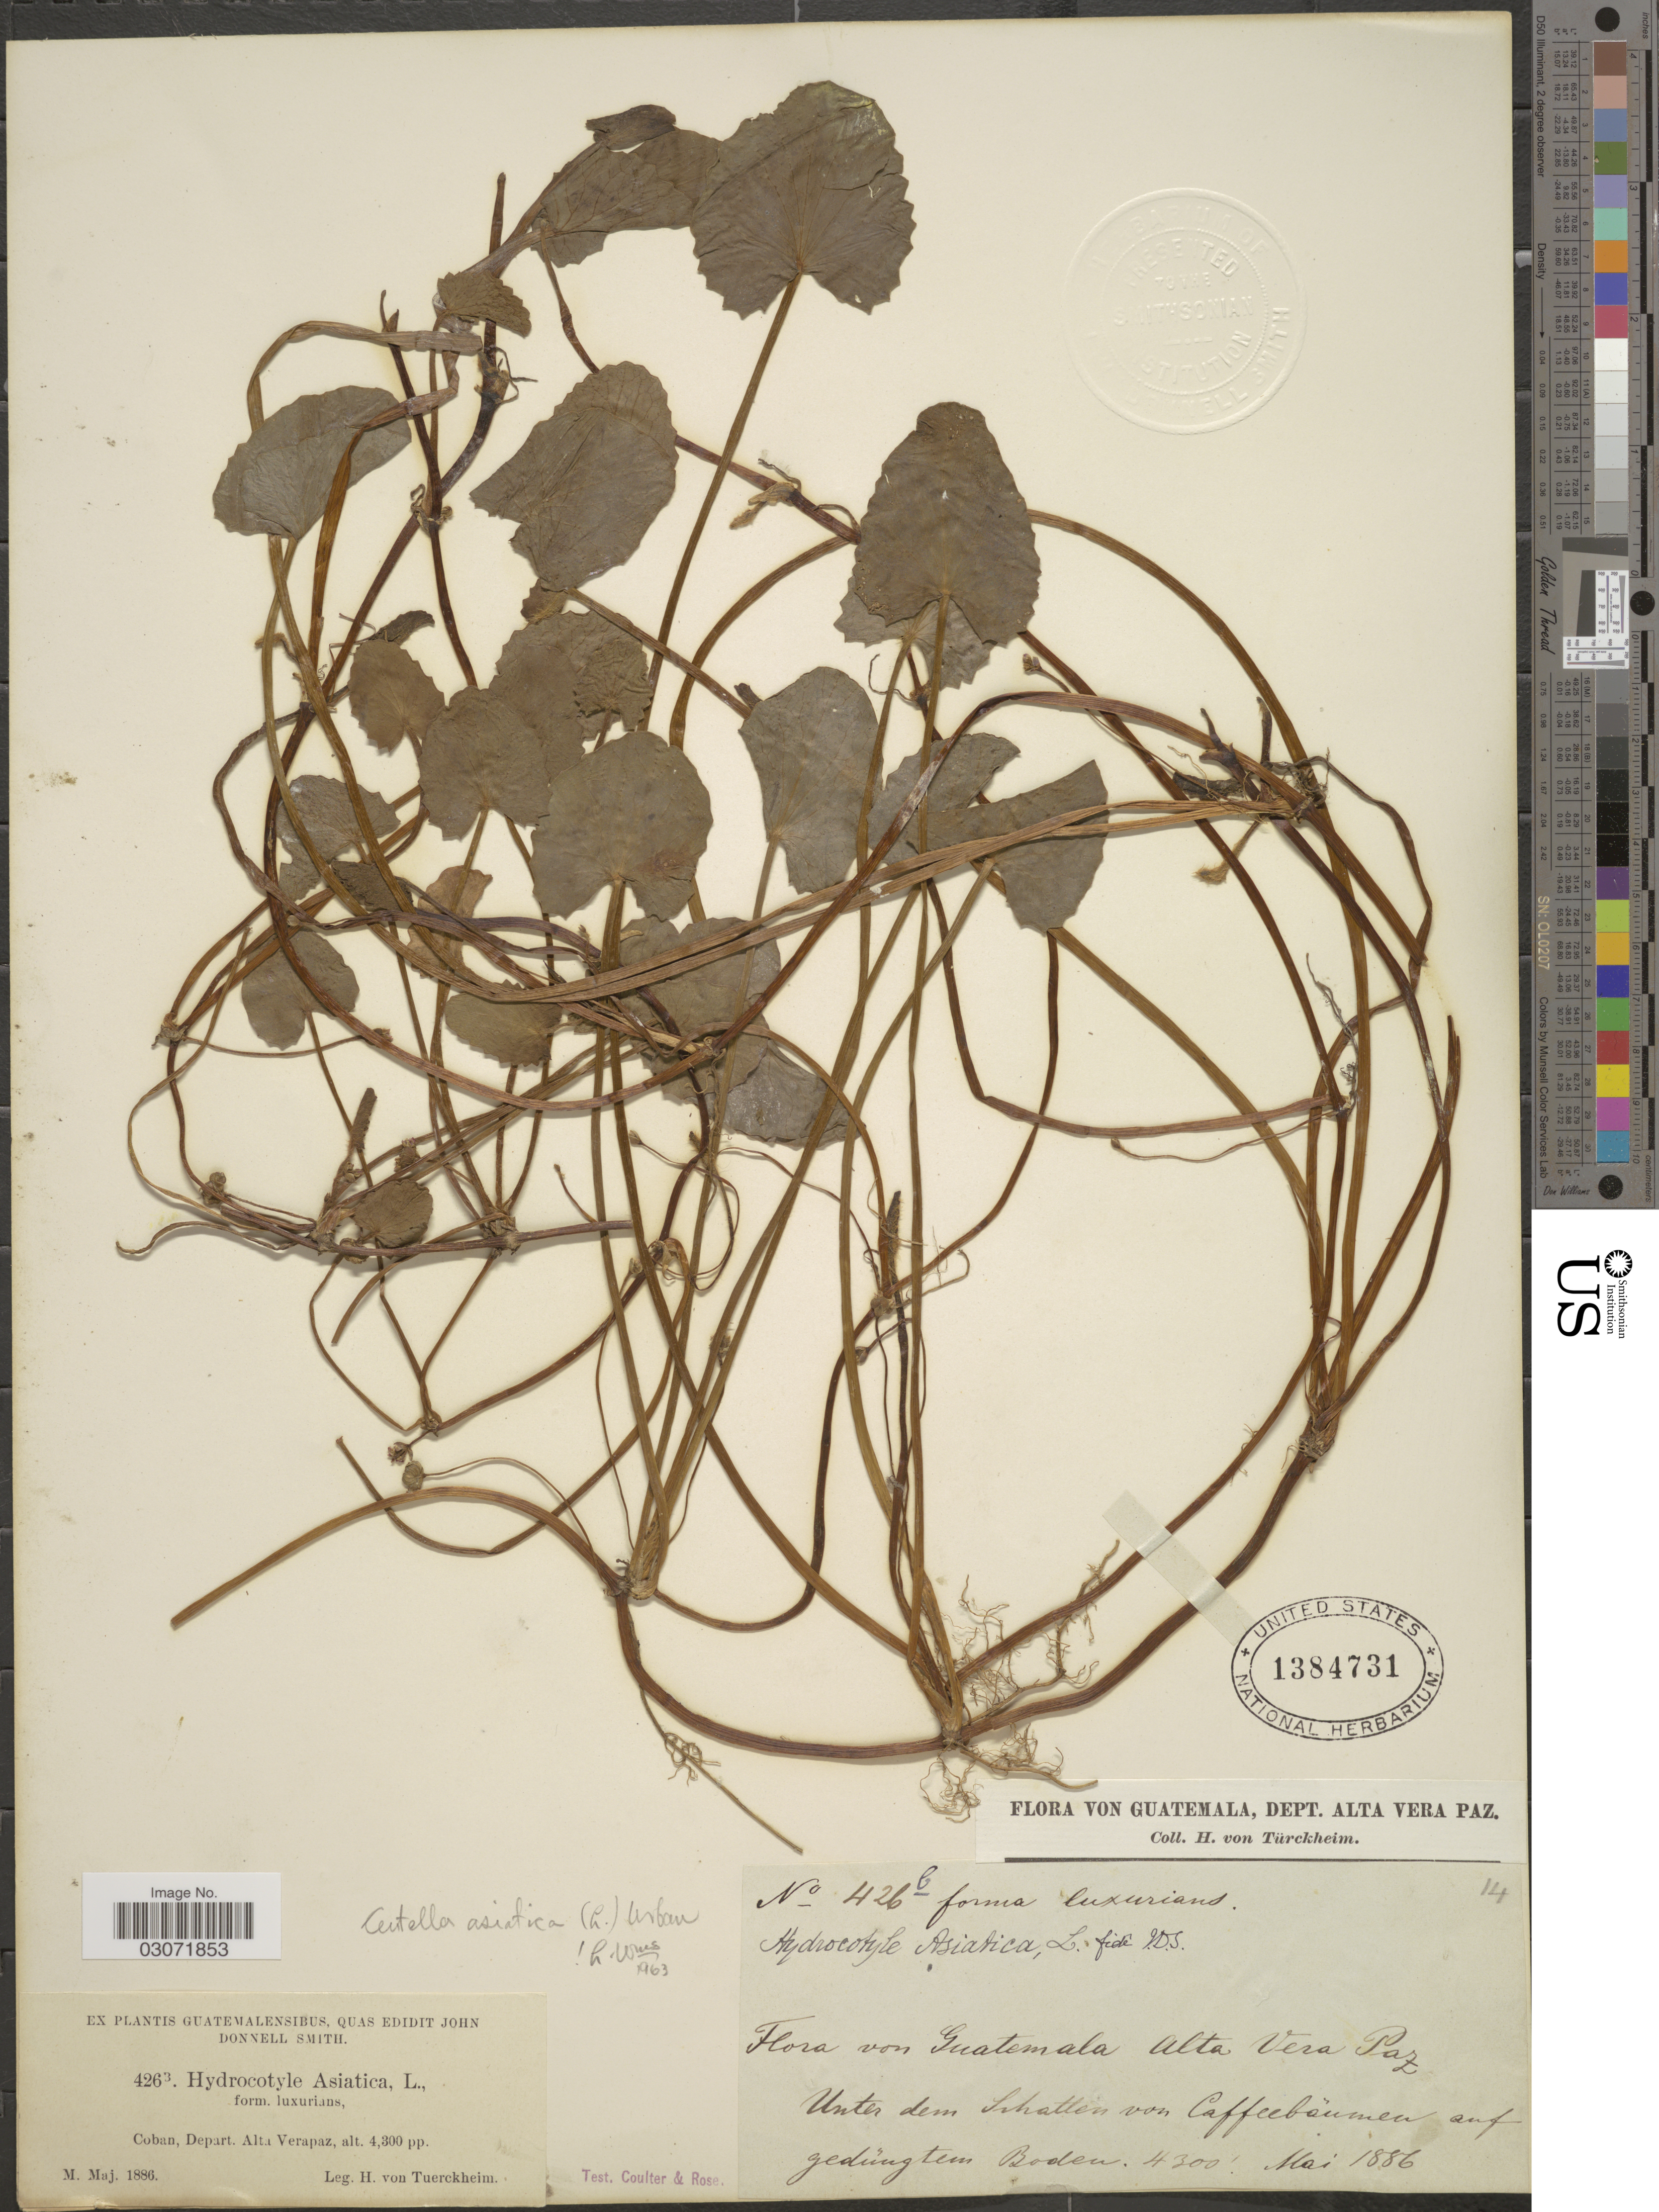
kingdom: Plantae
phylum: Tracheophyta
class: Magnoliopsida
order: Apiales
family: Apiaceae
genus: Centella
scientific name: Centella asiatica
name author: (L.) Urb.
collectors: H. von Türckheim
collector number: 426b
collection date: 1886-05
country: Guatemala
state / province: Alta Verapaz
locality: Coban, Depart. Alta Verapaz.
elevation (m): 1311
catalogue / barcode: US 1384731